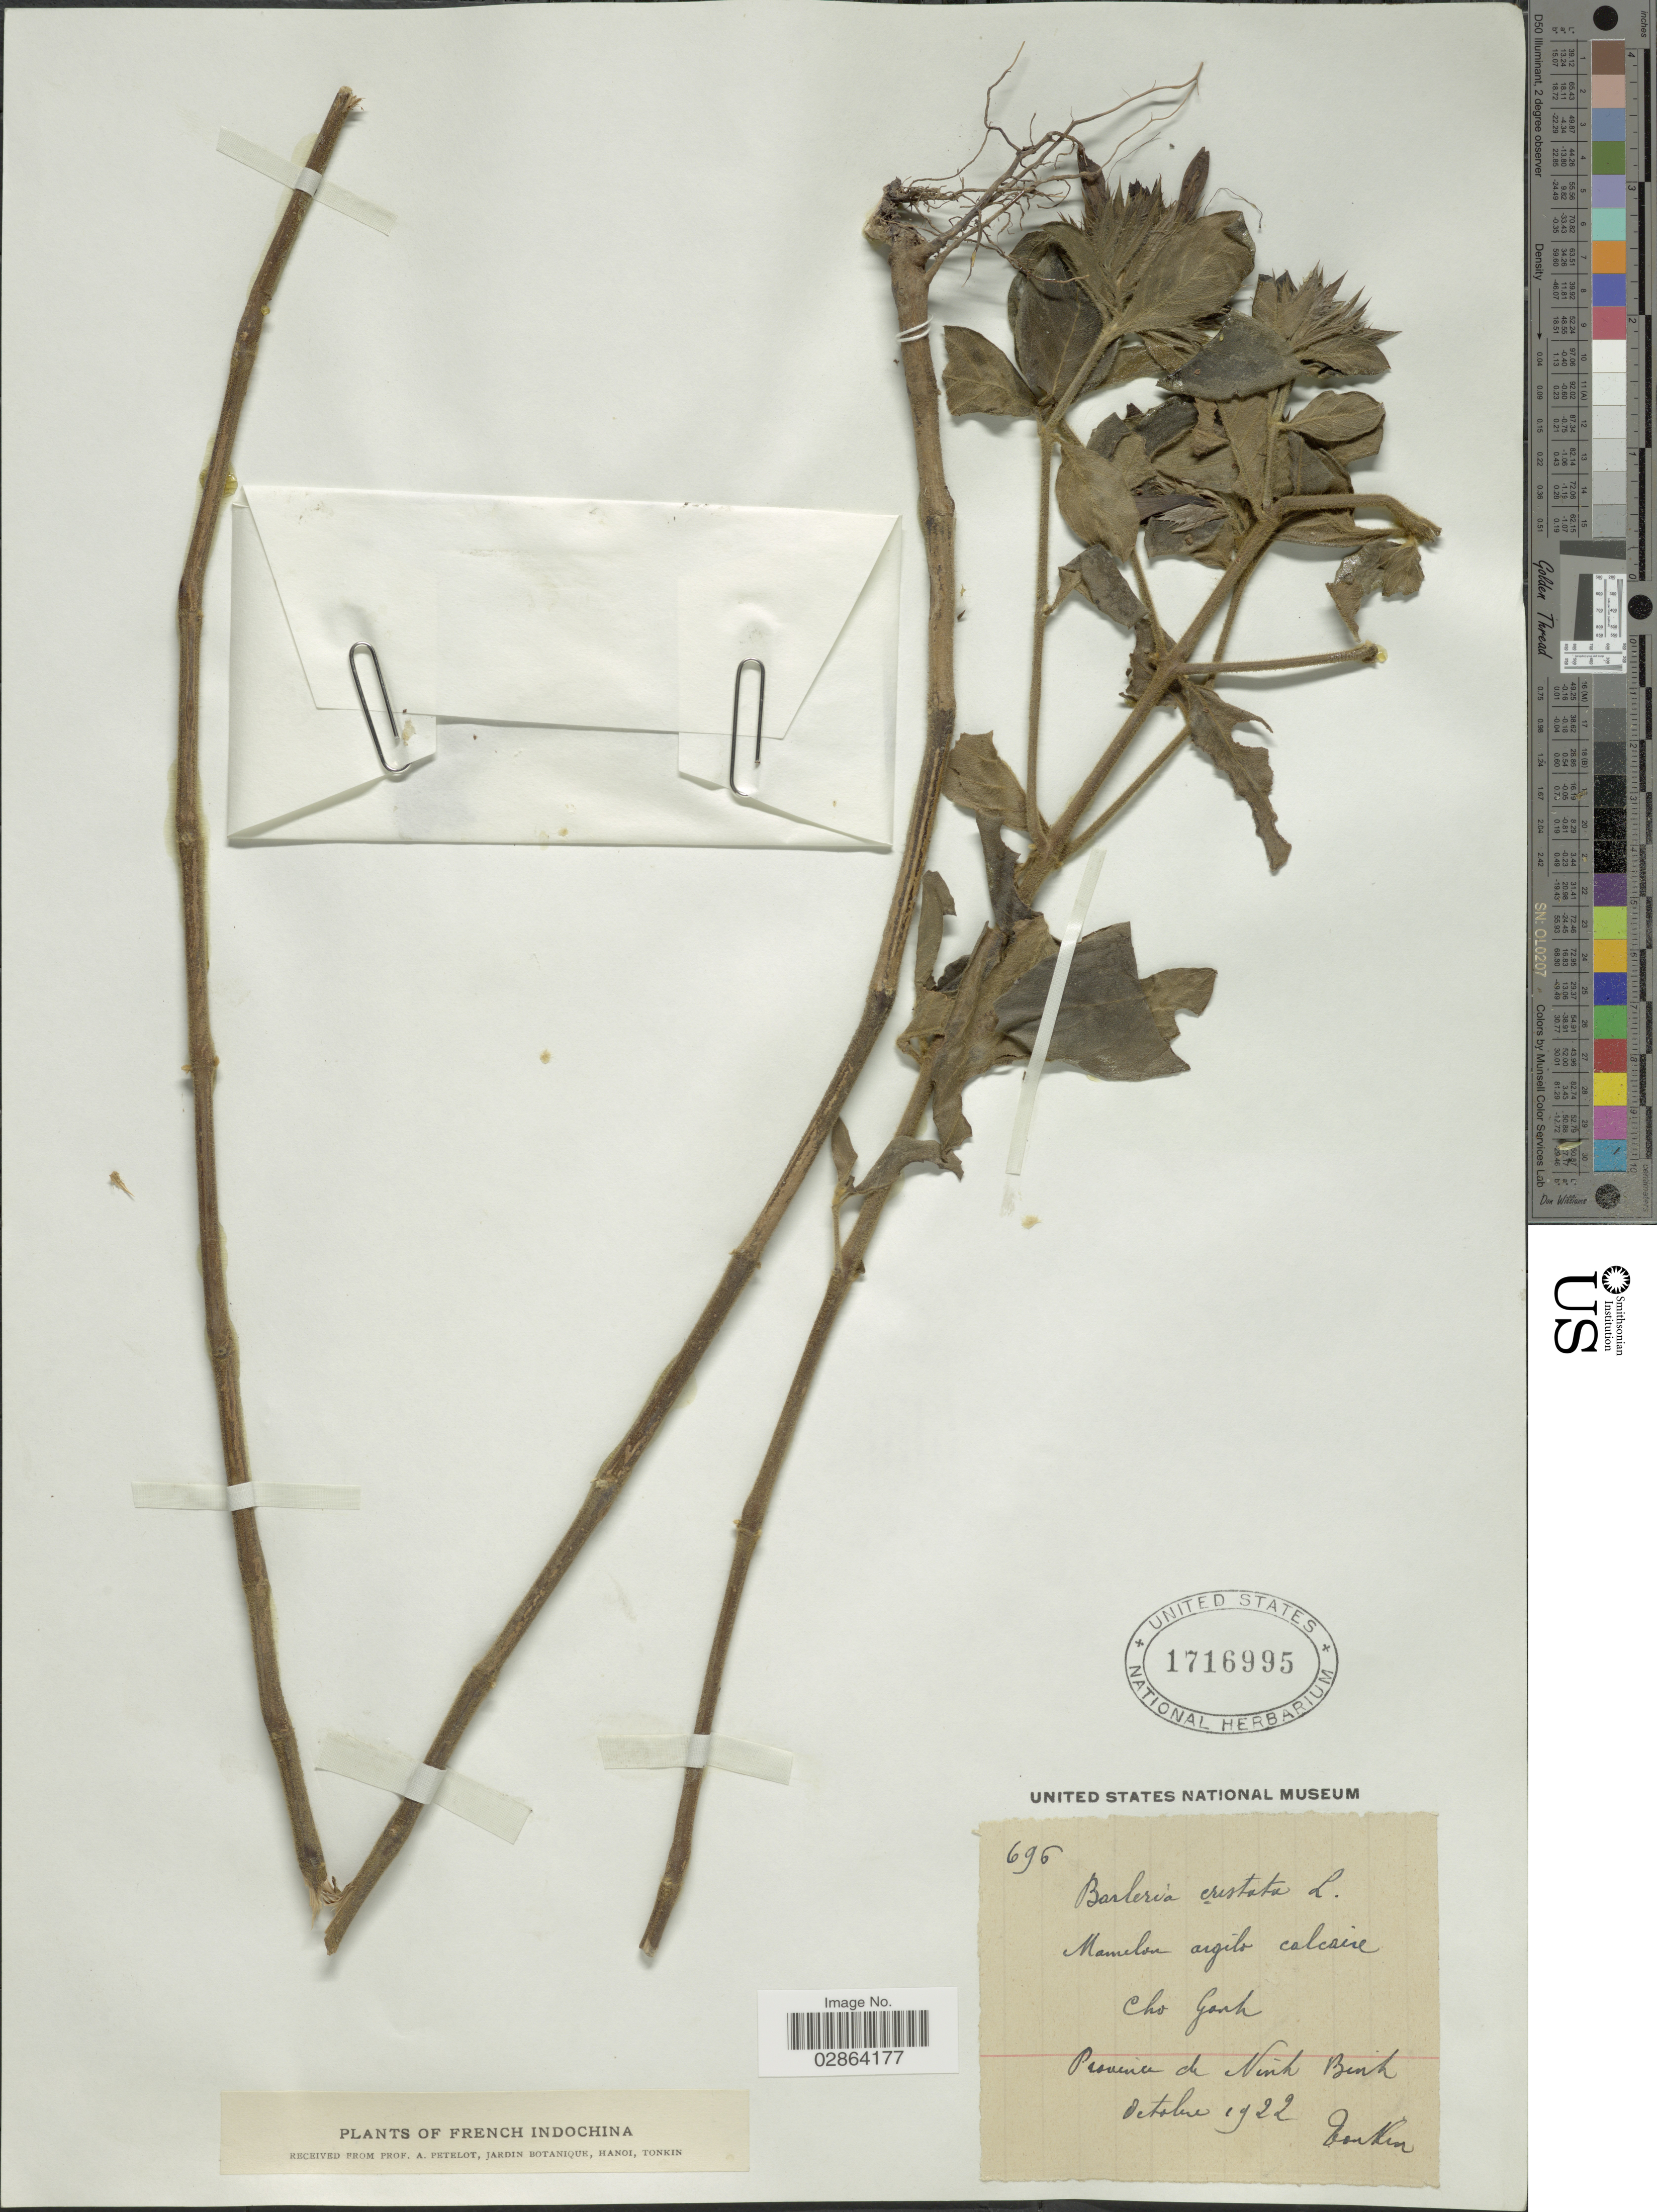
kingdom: Plantae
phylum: Tracheophyta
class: Magnoliopsida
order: Lamiales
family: Acanthaceae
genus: Barleria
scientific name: Barleria cristata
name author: L.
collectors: A. Petelot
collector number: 696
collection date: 1922-10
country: Vietnam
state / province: Ninh Binh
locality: Tonkin. Mamelon argilo calcaire Cho Ganh, Provincia de Ninh Binh.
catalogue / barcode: US 1716995